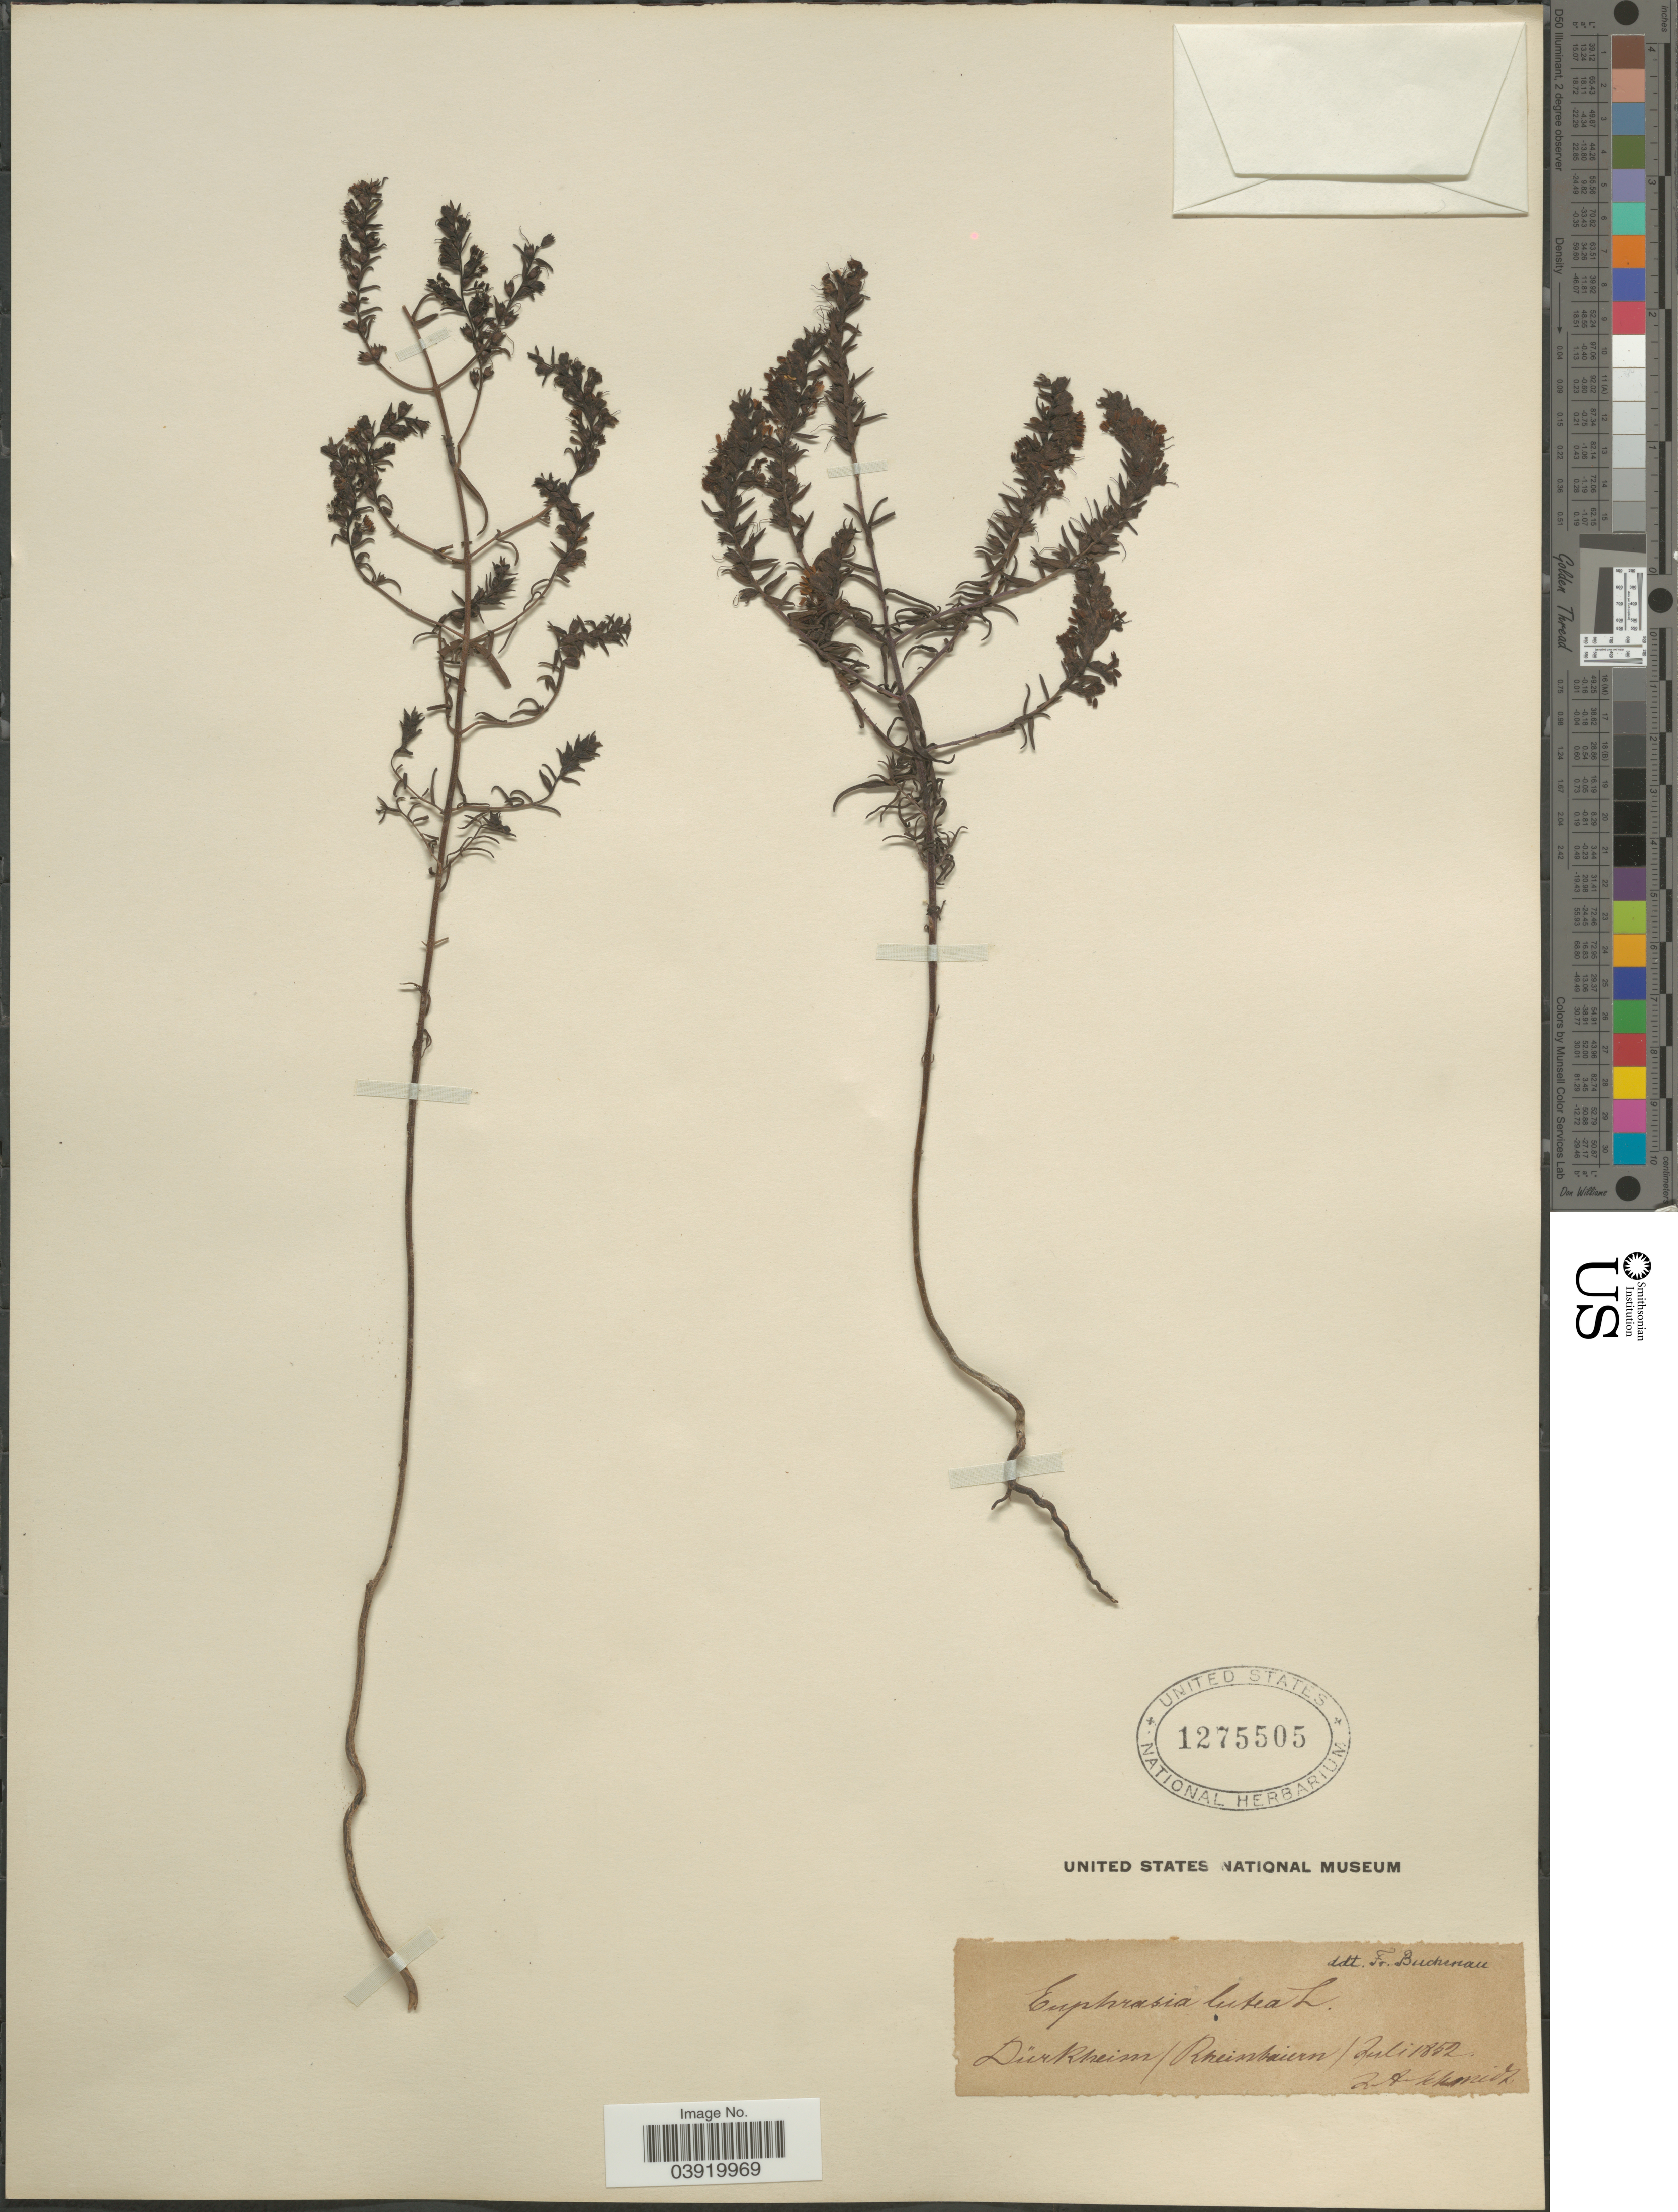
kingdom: Plantae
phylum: Tracheophyta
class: Magnoliopsida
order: Lamiales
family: Orobanchaceae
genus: Odontites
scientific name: Odontites luteus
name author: (L.) Clairv.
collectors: J. Schmidt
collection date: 1852-07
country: Germany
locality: Dürkheim/Rheinbaiern.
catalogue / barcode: US 1275505